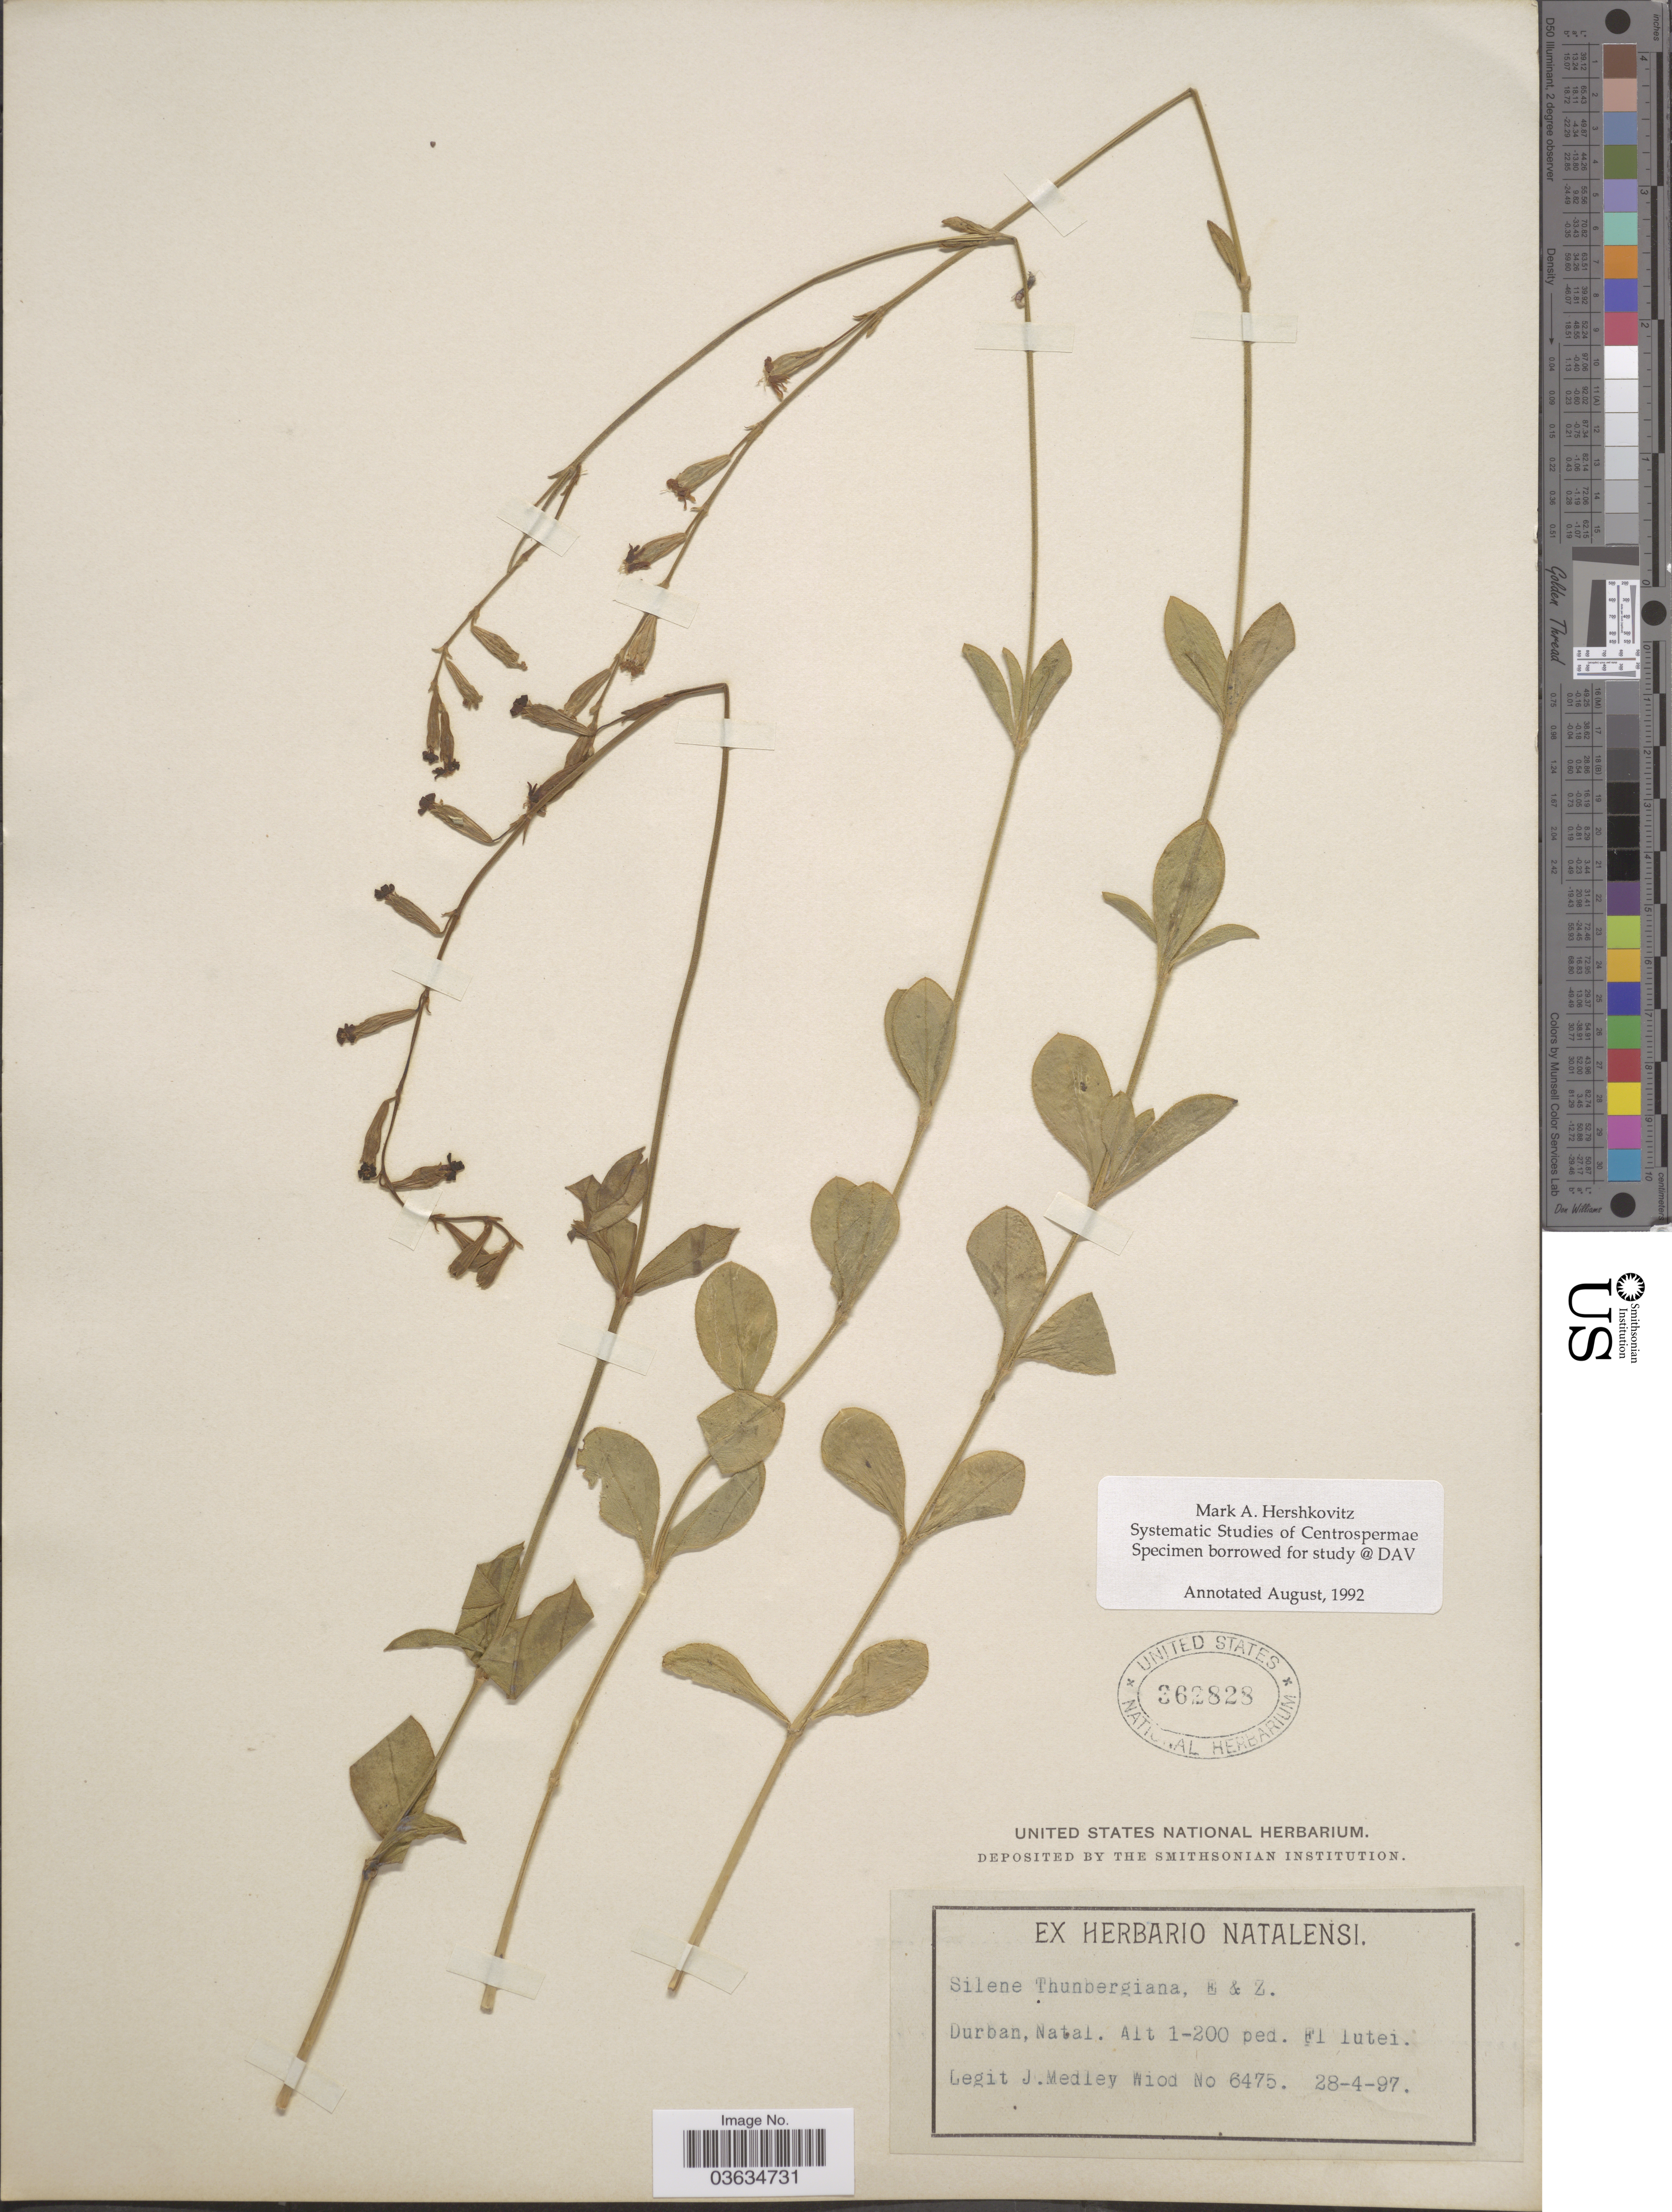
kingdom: Plantae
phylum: Tracheophyta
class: Magnoliopsida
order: Caryophyllales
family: Caryophyllaceae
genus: Silene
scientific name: Silene thunbergiana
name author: Bartl.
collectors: J. M. Wood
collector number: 6475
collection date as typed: Transcribed d/m/y: 28/4/97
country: South Africa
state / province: KwaZulu-Natal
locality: Durban, Natal.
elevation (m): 30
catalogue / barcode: US 362828